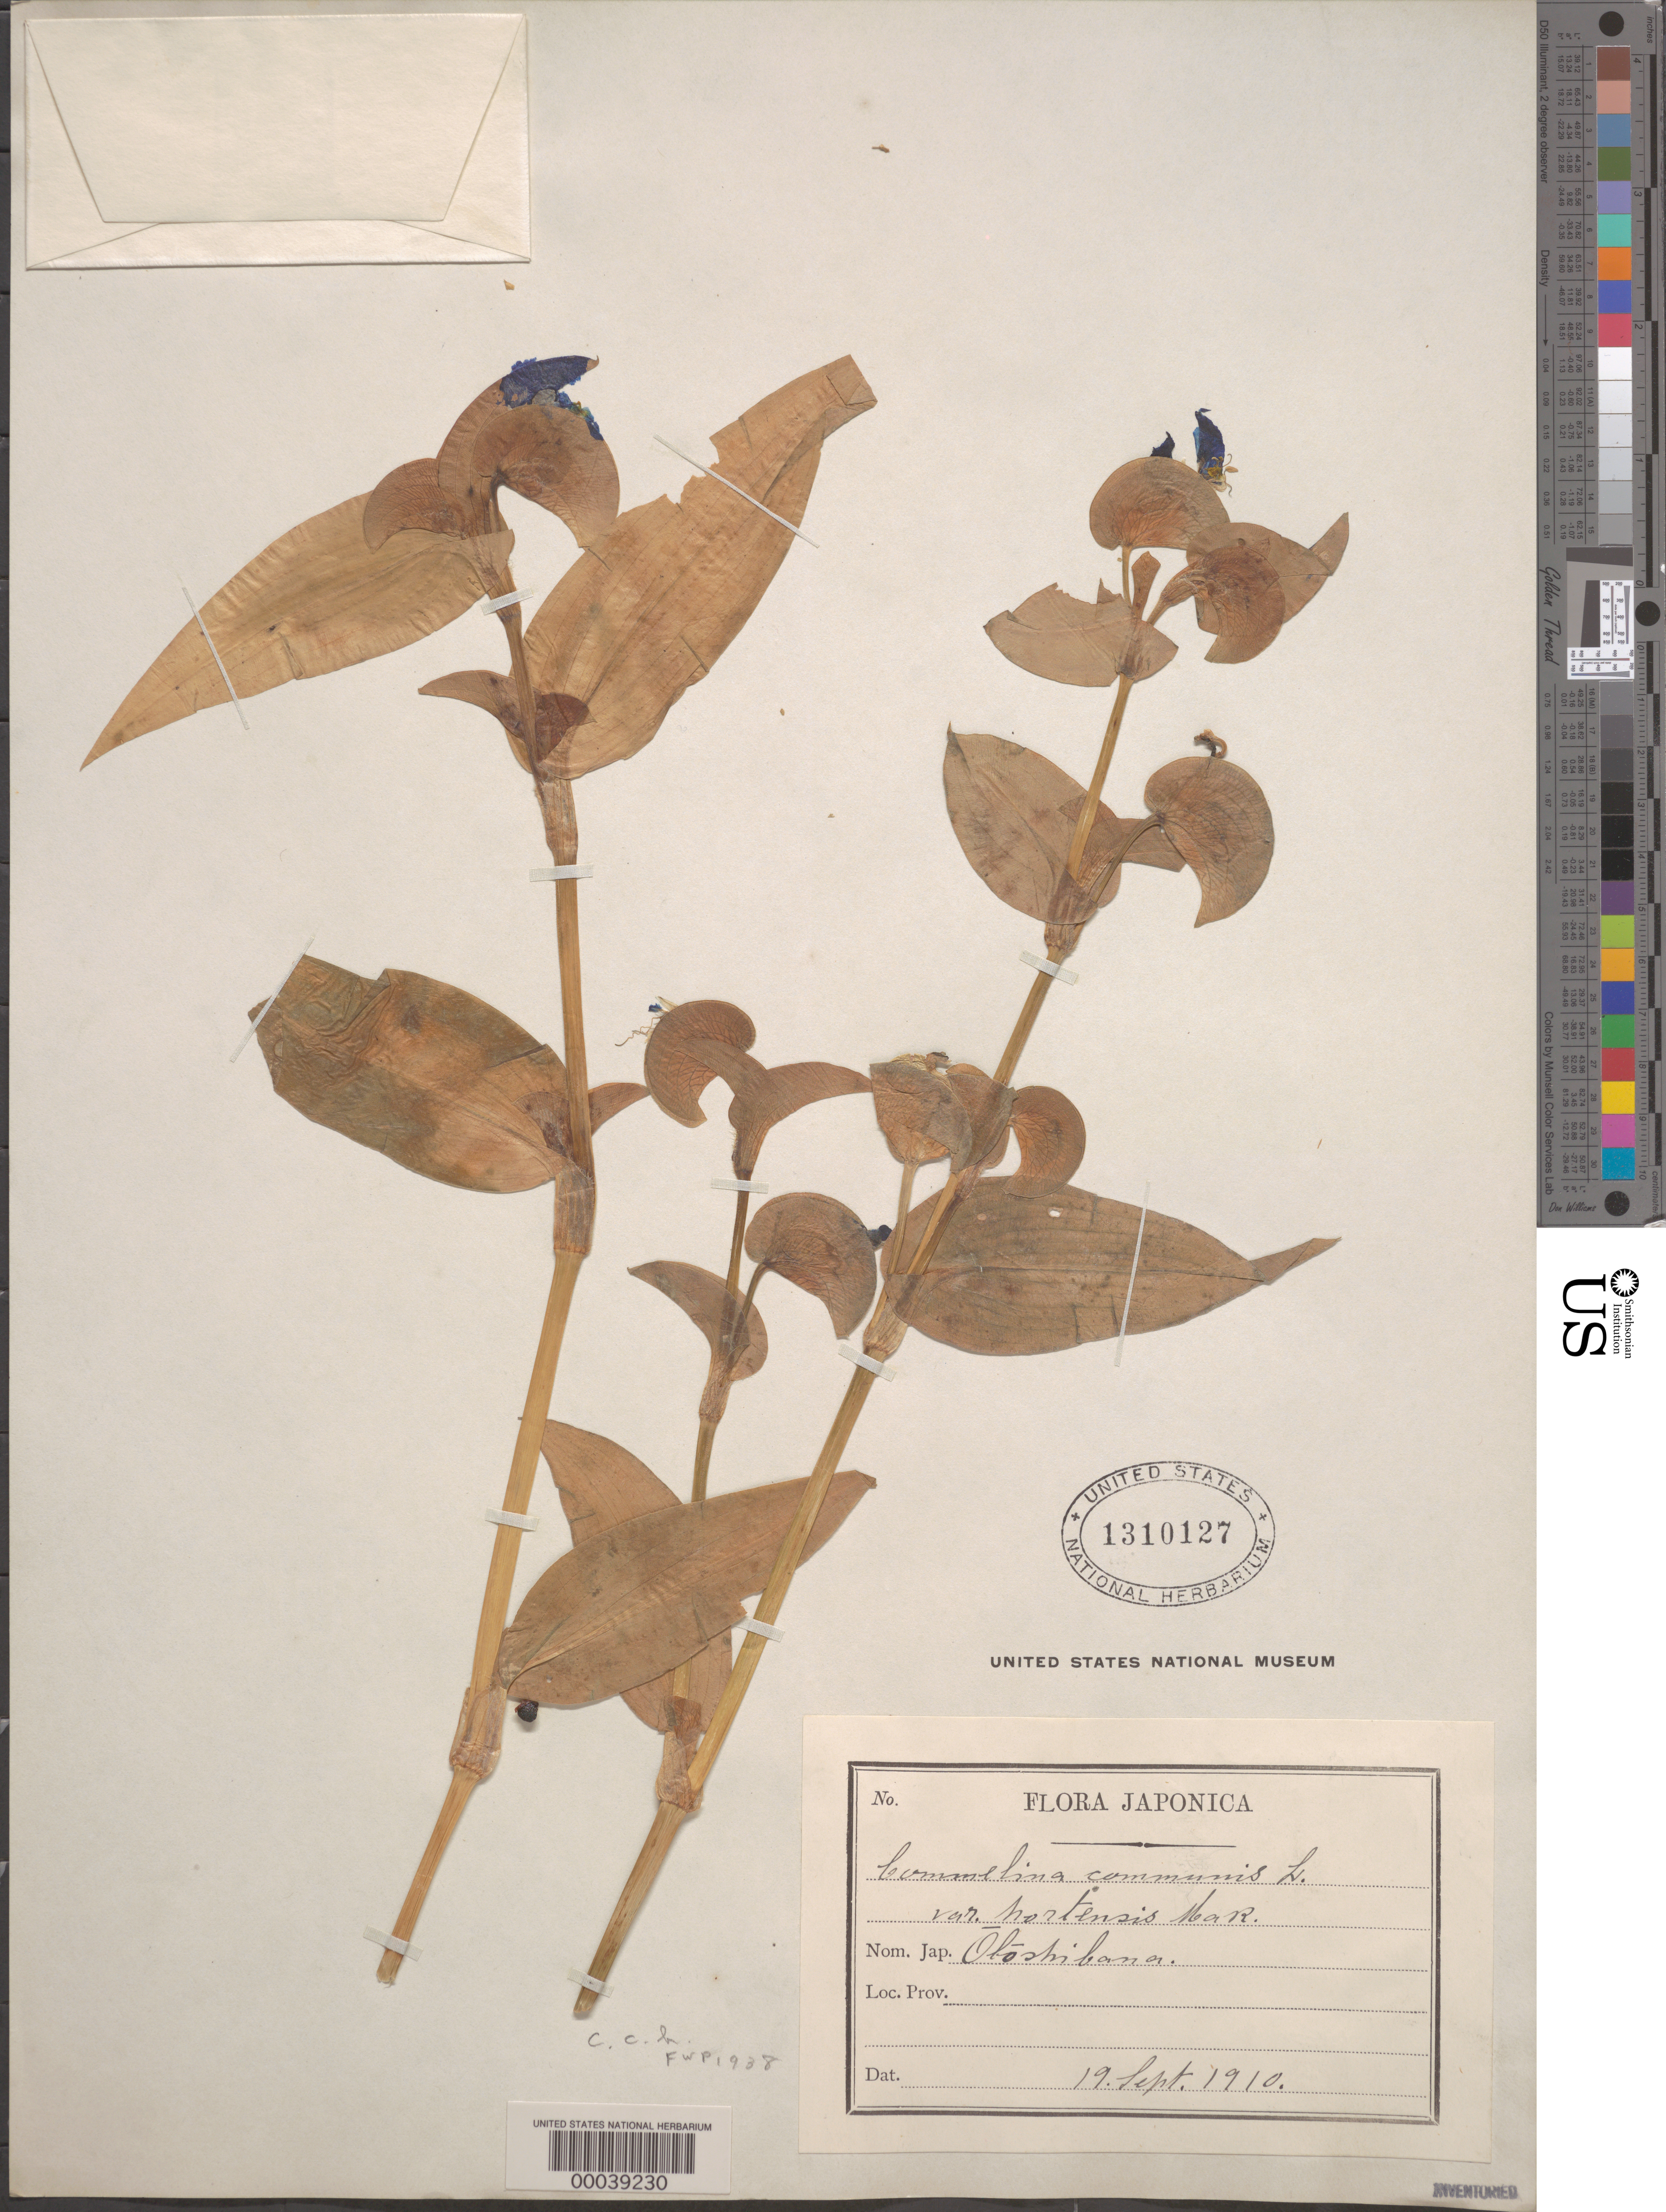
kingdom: Plantae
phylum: Tracheophyta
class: Liliopsida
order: Commelinales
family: Commelinaceae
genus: Commelina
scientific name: Commelina communis var. hortensis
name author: Makino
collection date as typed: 19 Sep 1910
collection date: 1910-09-19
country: Japan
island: Honshu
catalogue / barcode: US 1310127